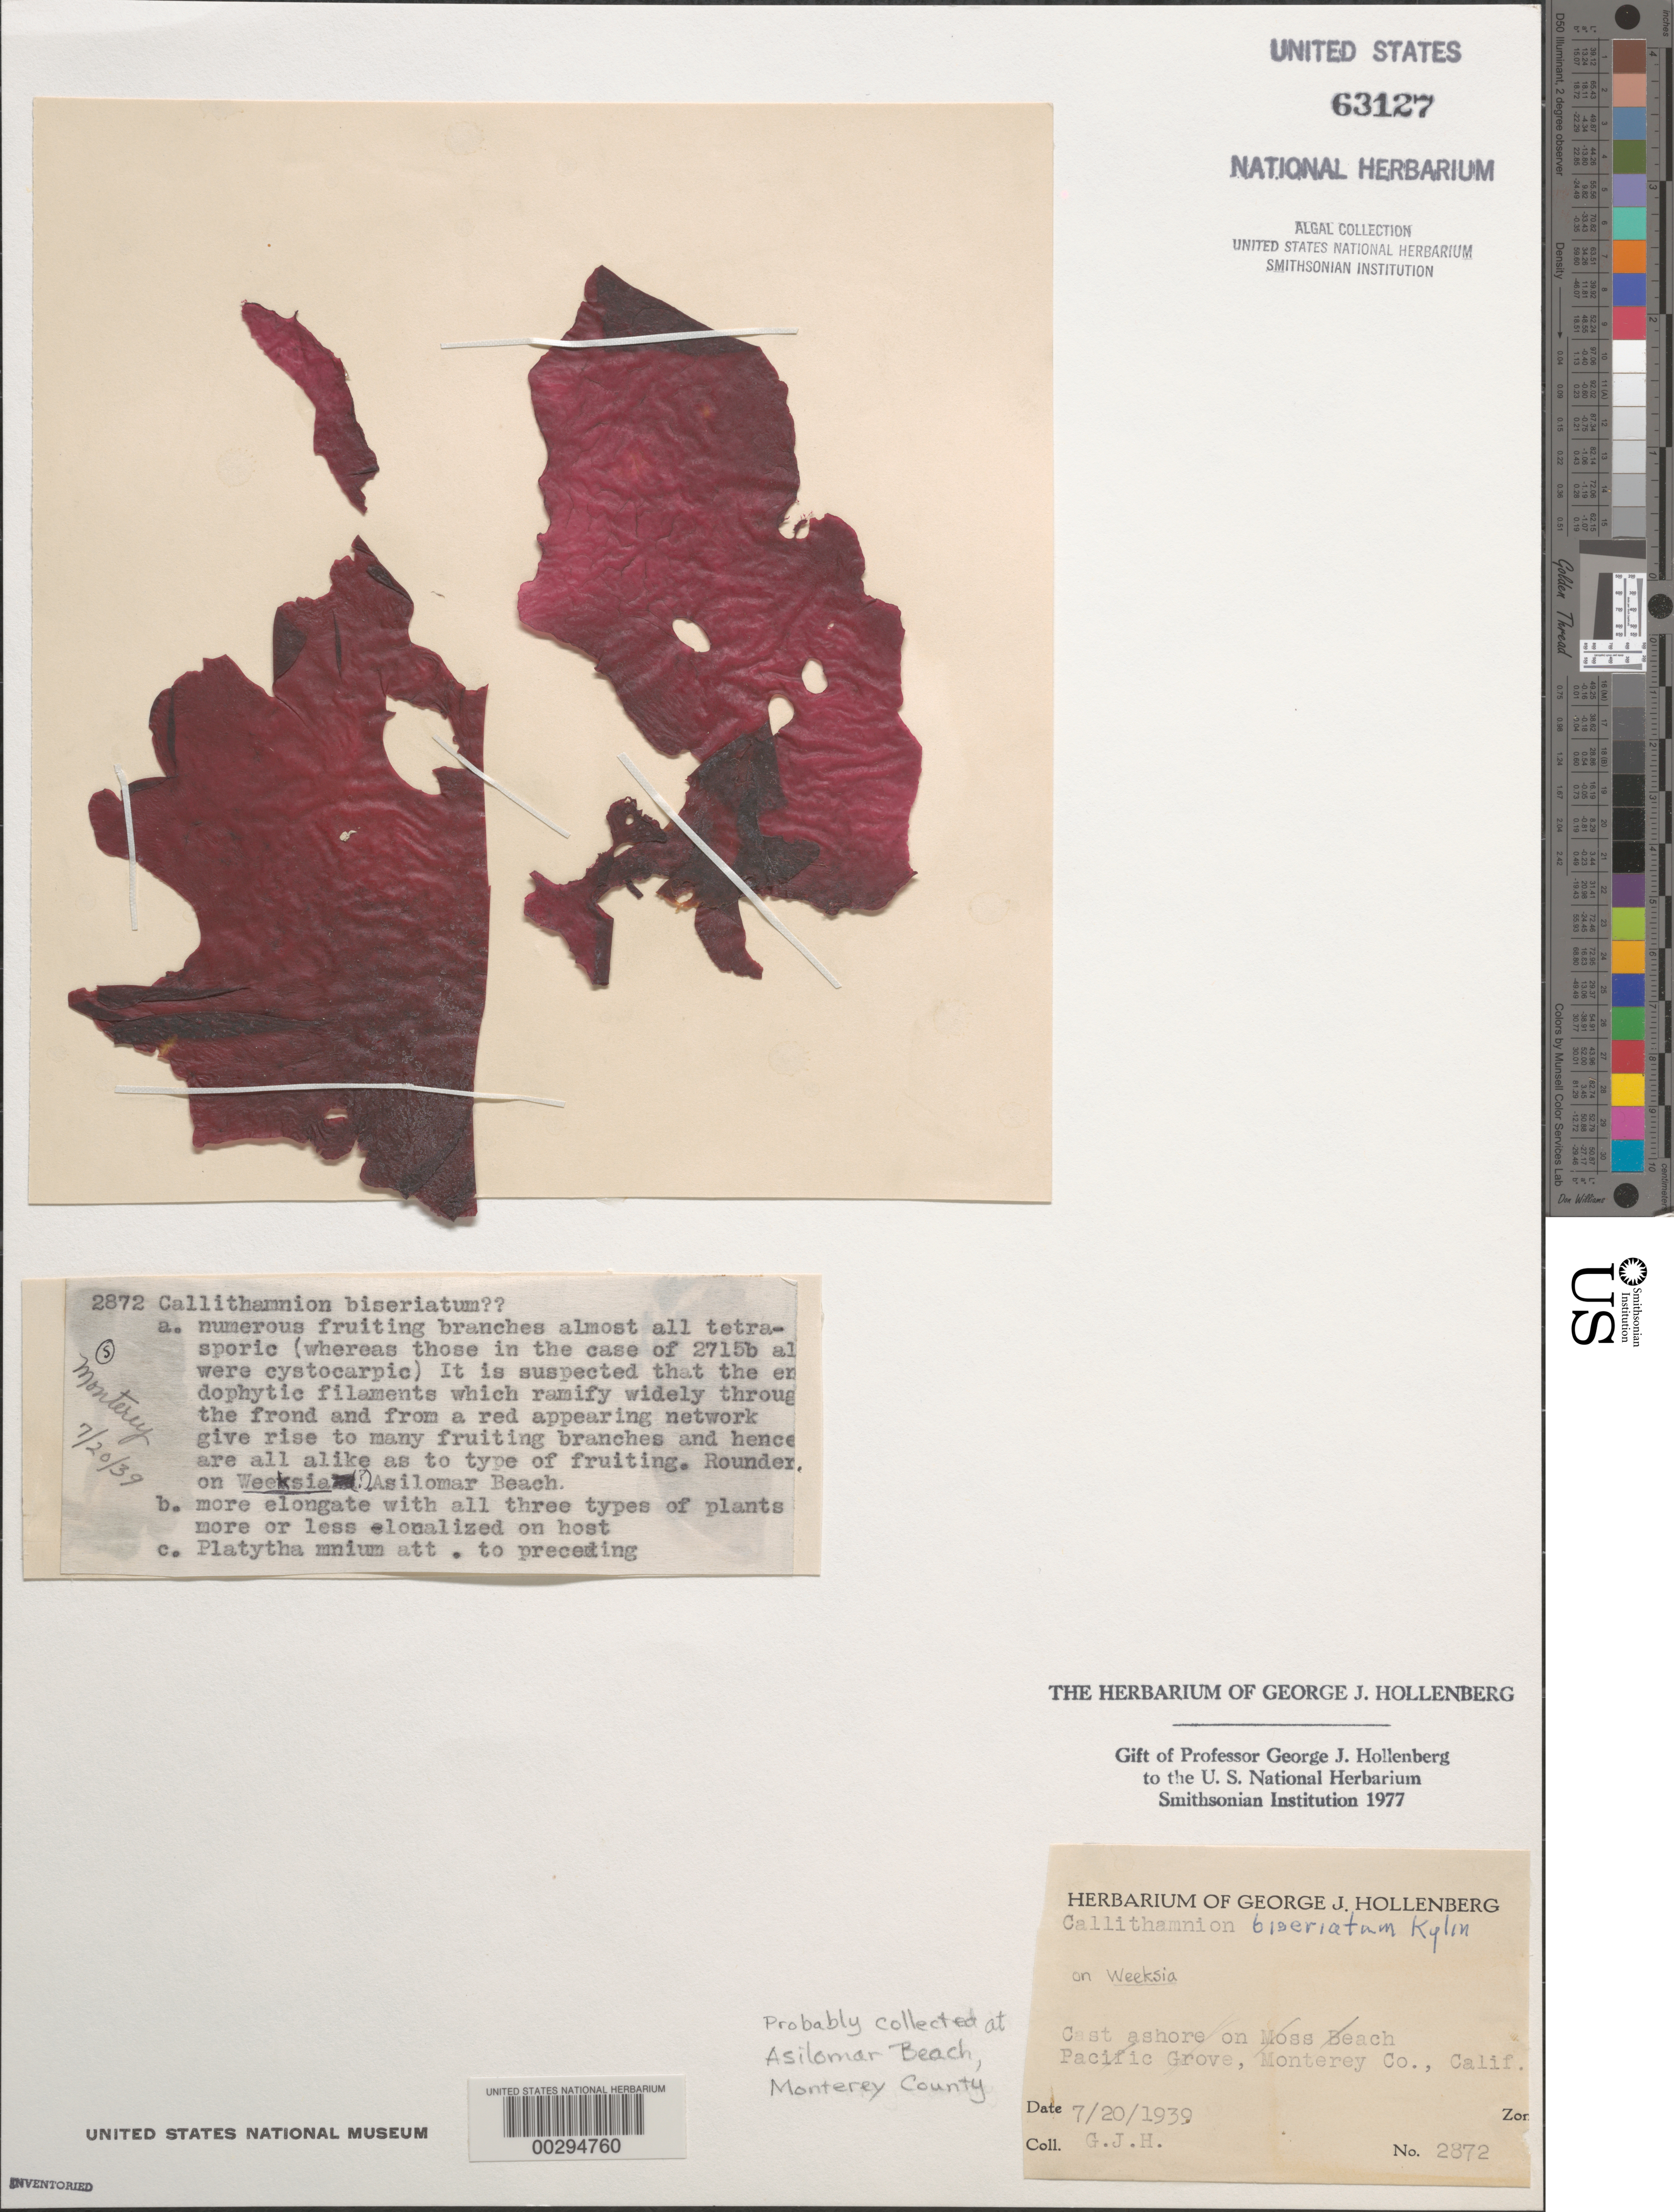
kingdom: Plantae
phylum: Rhodophyta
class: Florideophyceae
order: Ceramiales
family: Callithamniaceae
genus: Callithamnion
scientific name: Callithamnion biseriatum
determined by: Hollenberg, George J.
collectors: G. Hollenberg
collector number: GJH 2872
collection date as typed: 20 Jul 1939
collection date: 1939-07-20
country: United States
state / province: California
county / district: Monterey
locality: Asilomar Beach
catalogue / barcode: US 63127